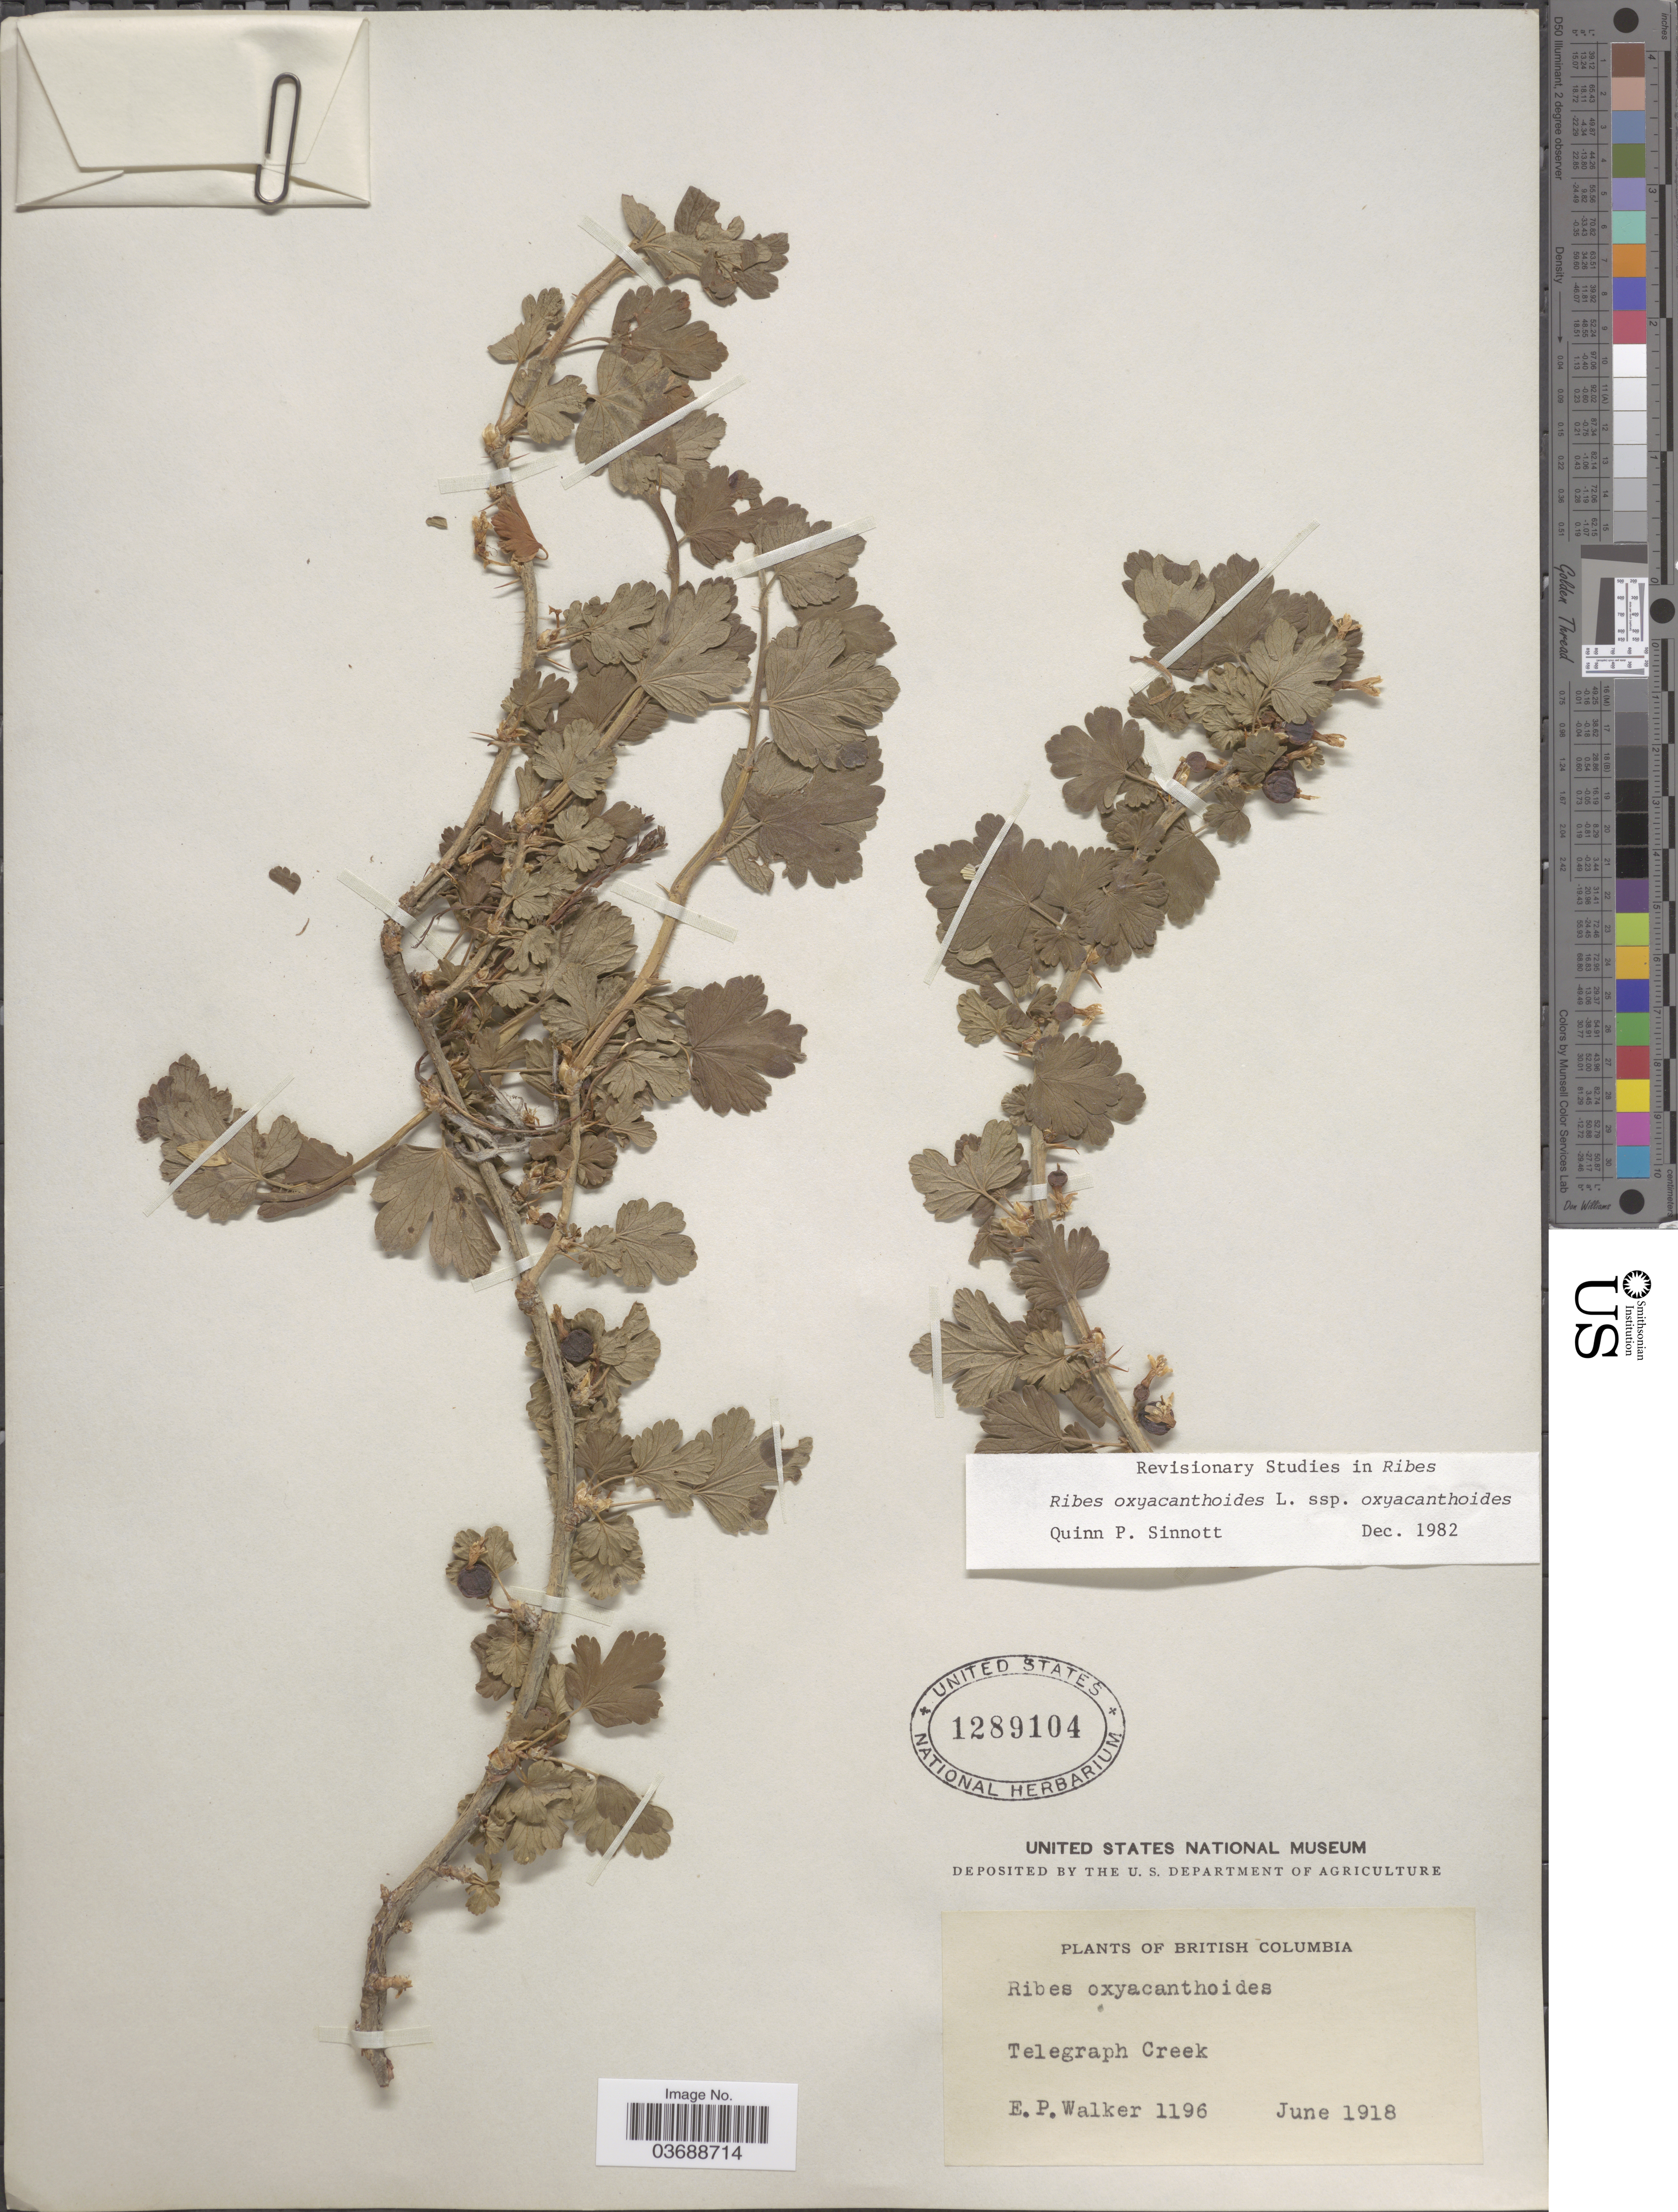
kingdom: Plantae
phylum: Tracheophyta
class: Magnoliopsida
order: Saxifragales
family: Grossulariaceae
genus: Ribes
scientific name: Ribes oxyacanthoides subsp. oxyacanthoides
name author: L.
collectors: E. Walker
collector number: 1196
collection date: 1918-06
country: Canada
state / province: British Columbia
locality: Telegraph Creek.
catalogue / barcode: US 1289104